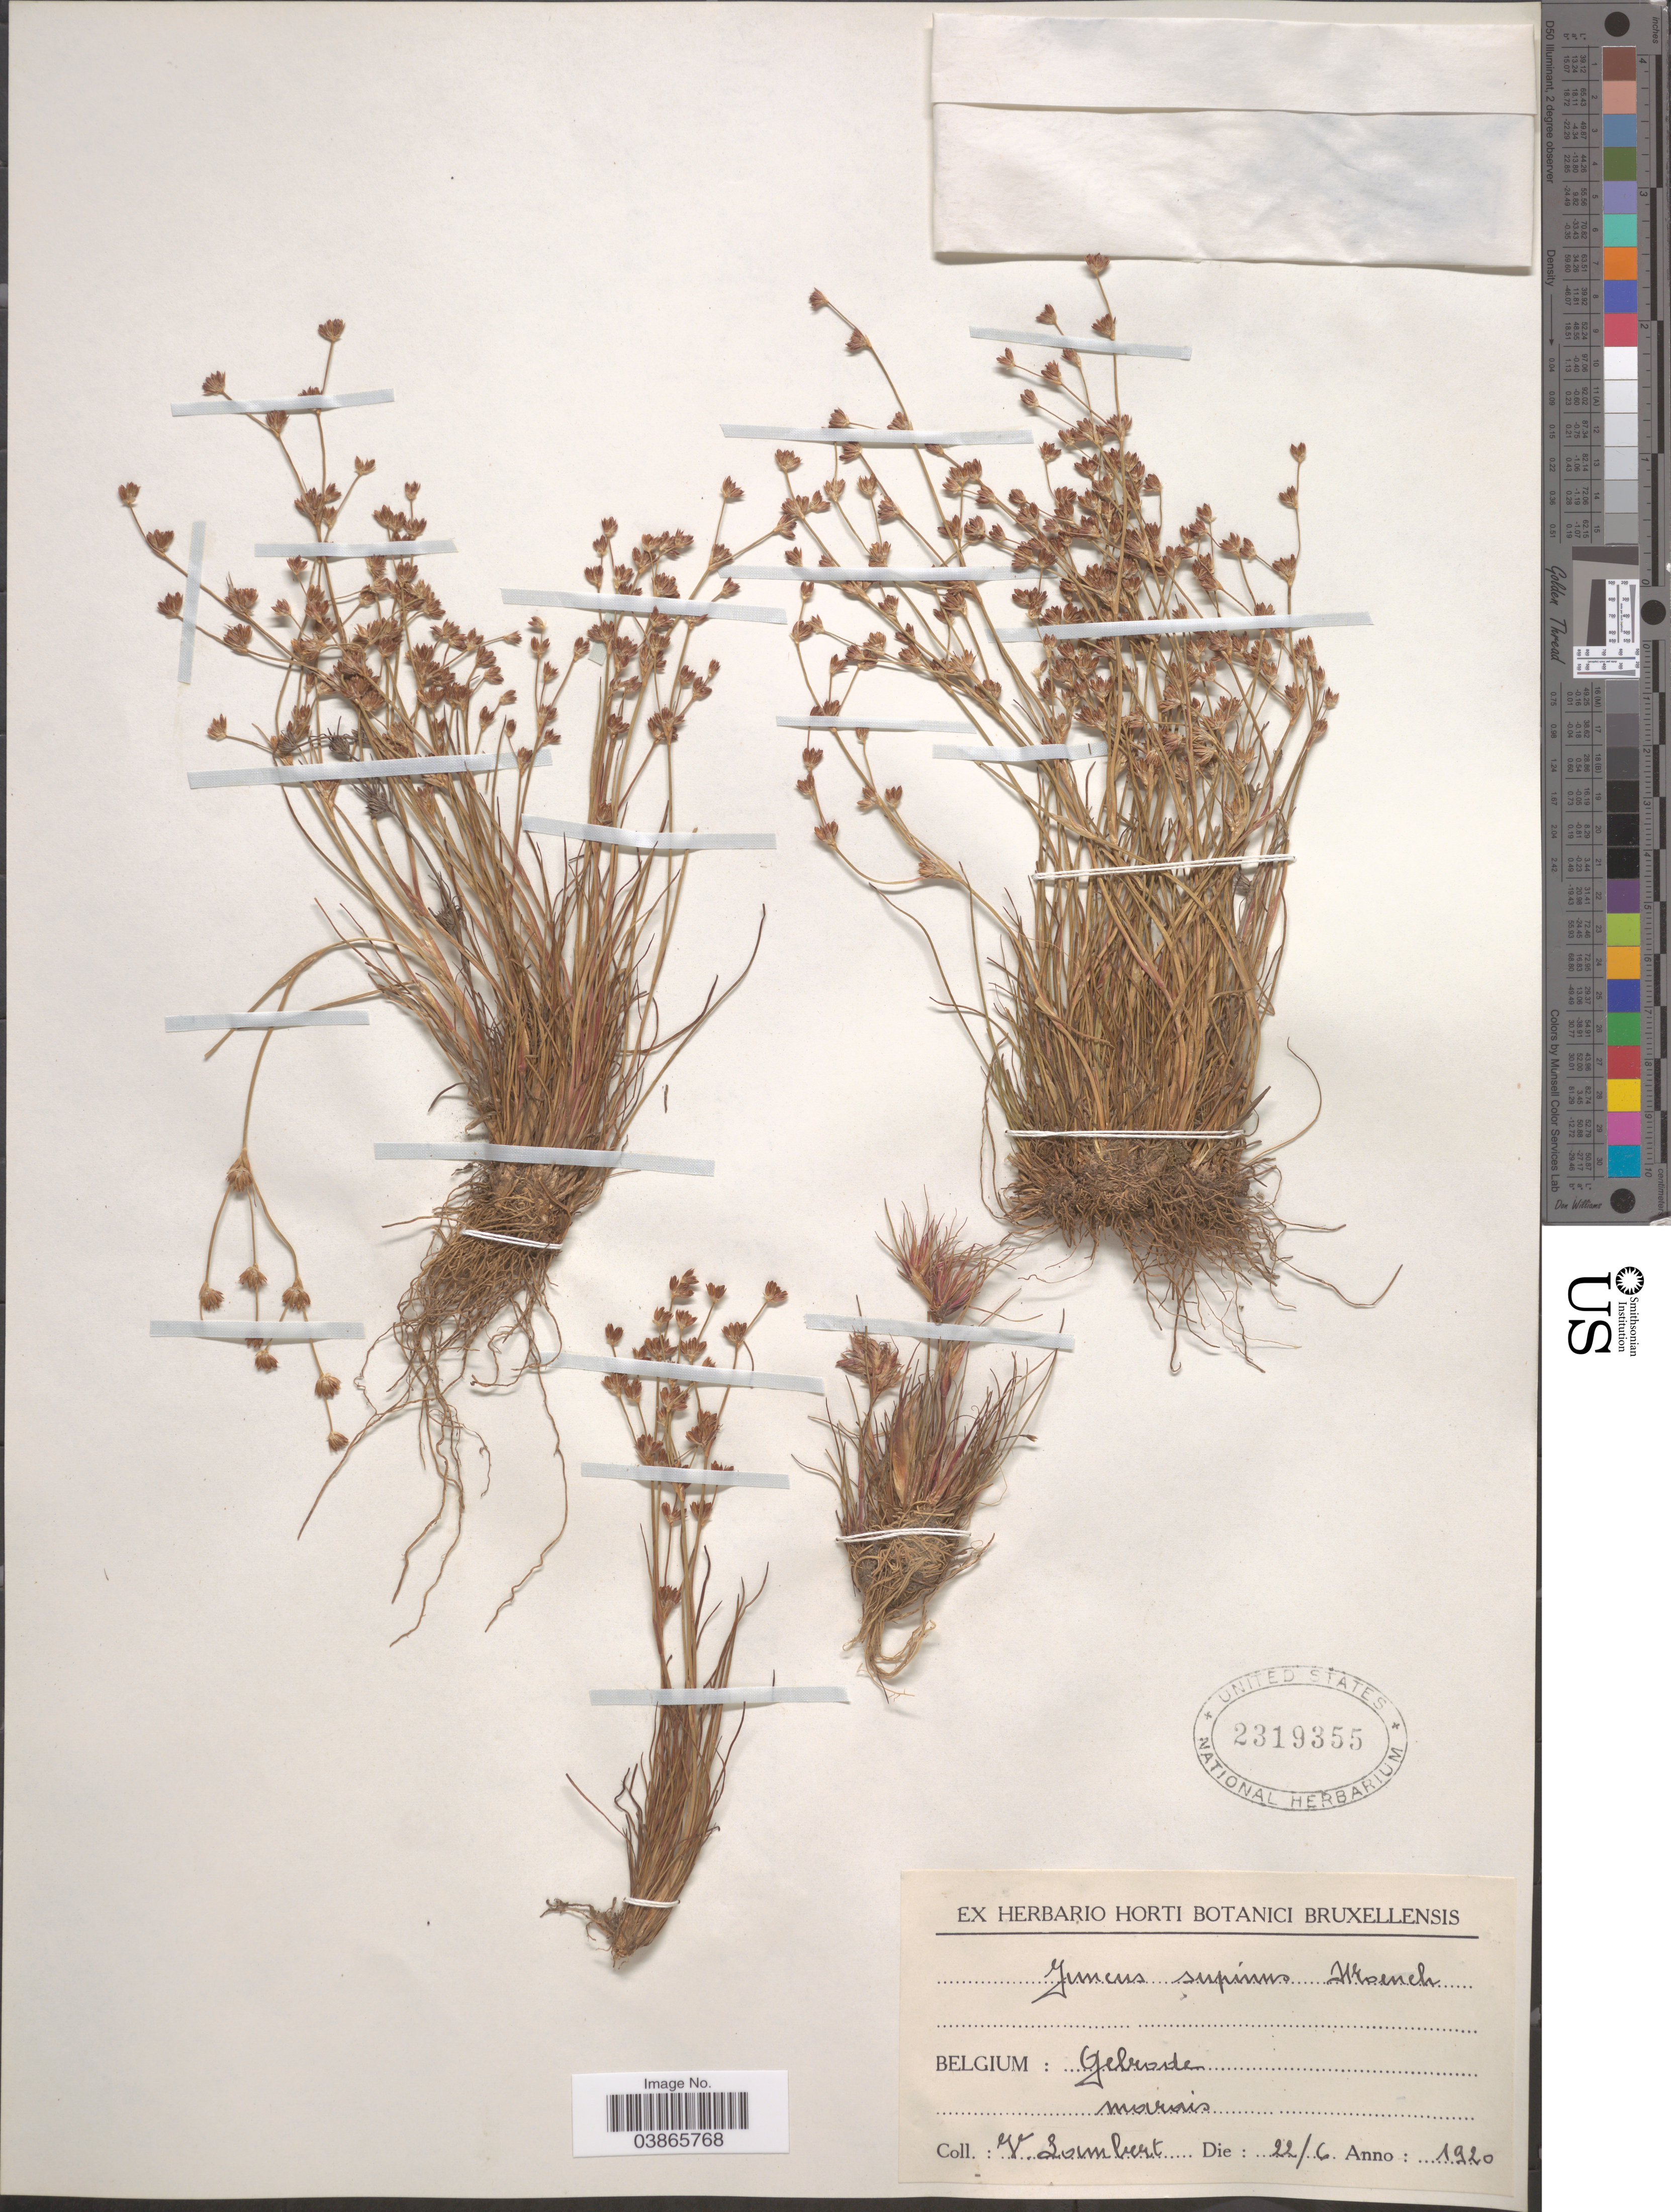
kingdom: Plantae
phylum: Tracheophyta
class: Liliopsida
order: Poales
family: Juncaceae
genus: Juncus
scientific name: Juncus supinus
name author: Moench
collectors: V. Lombert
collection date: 1920-06-22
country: Belgium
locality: Gebrode marais.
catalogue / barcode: US 2319355